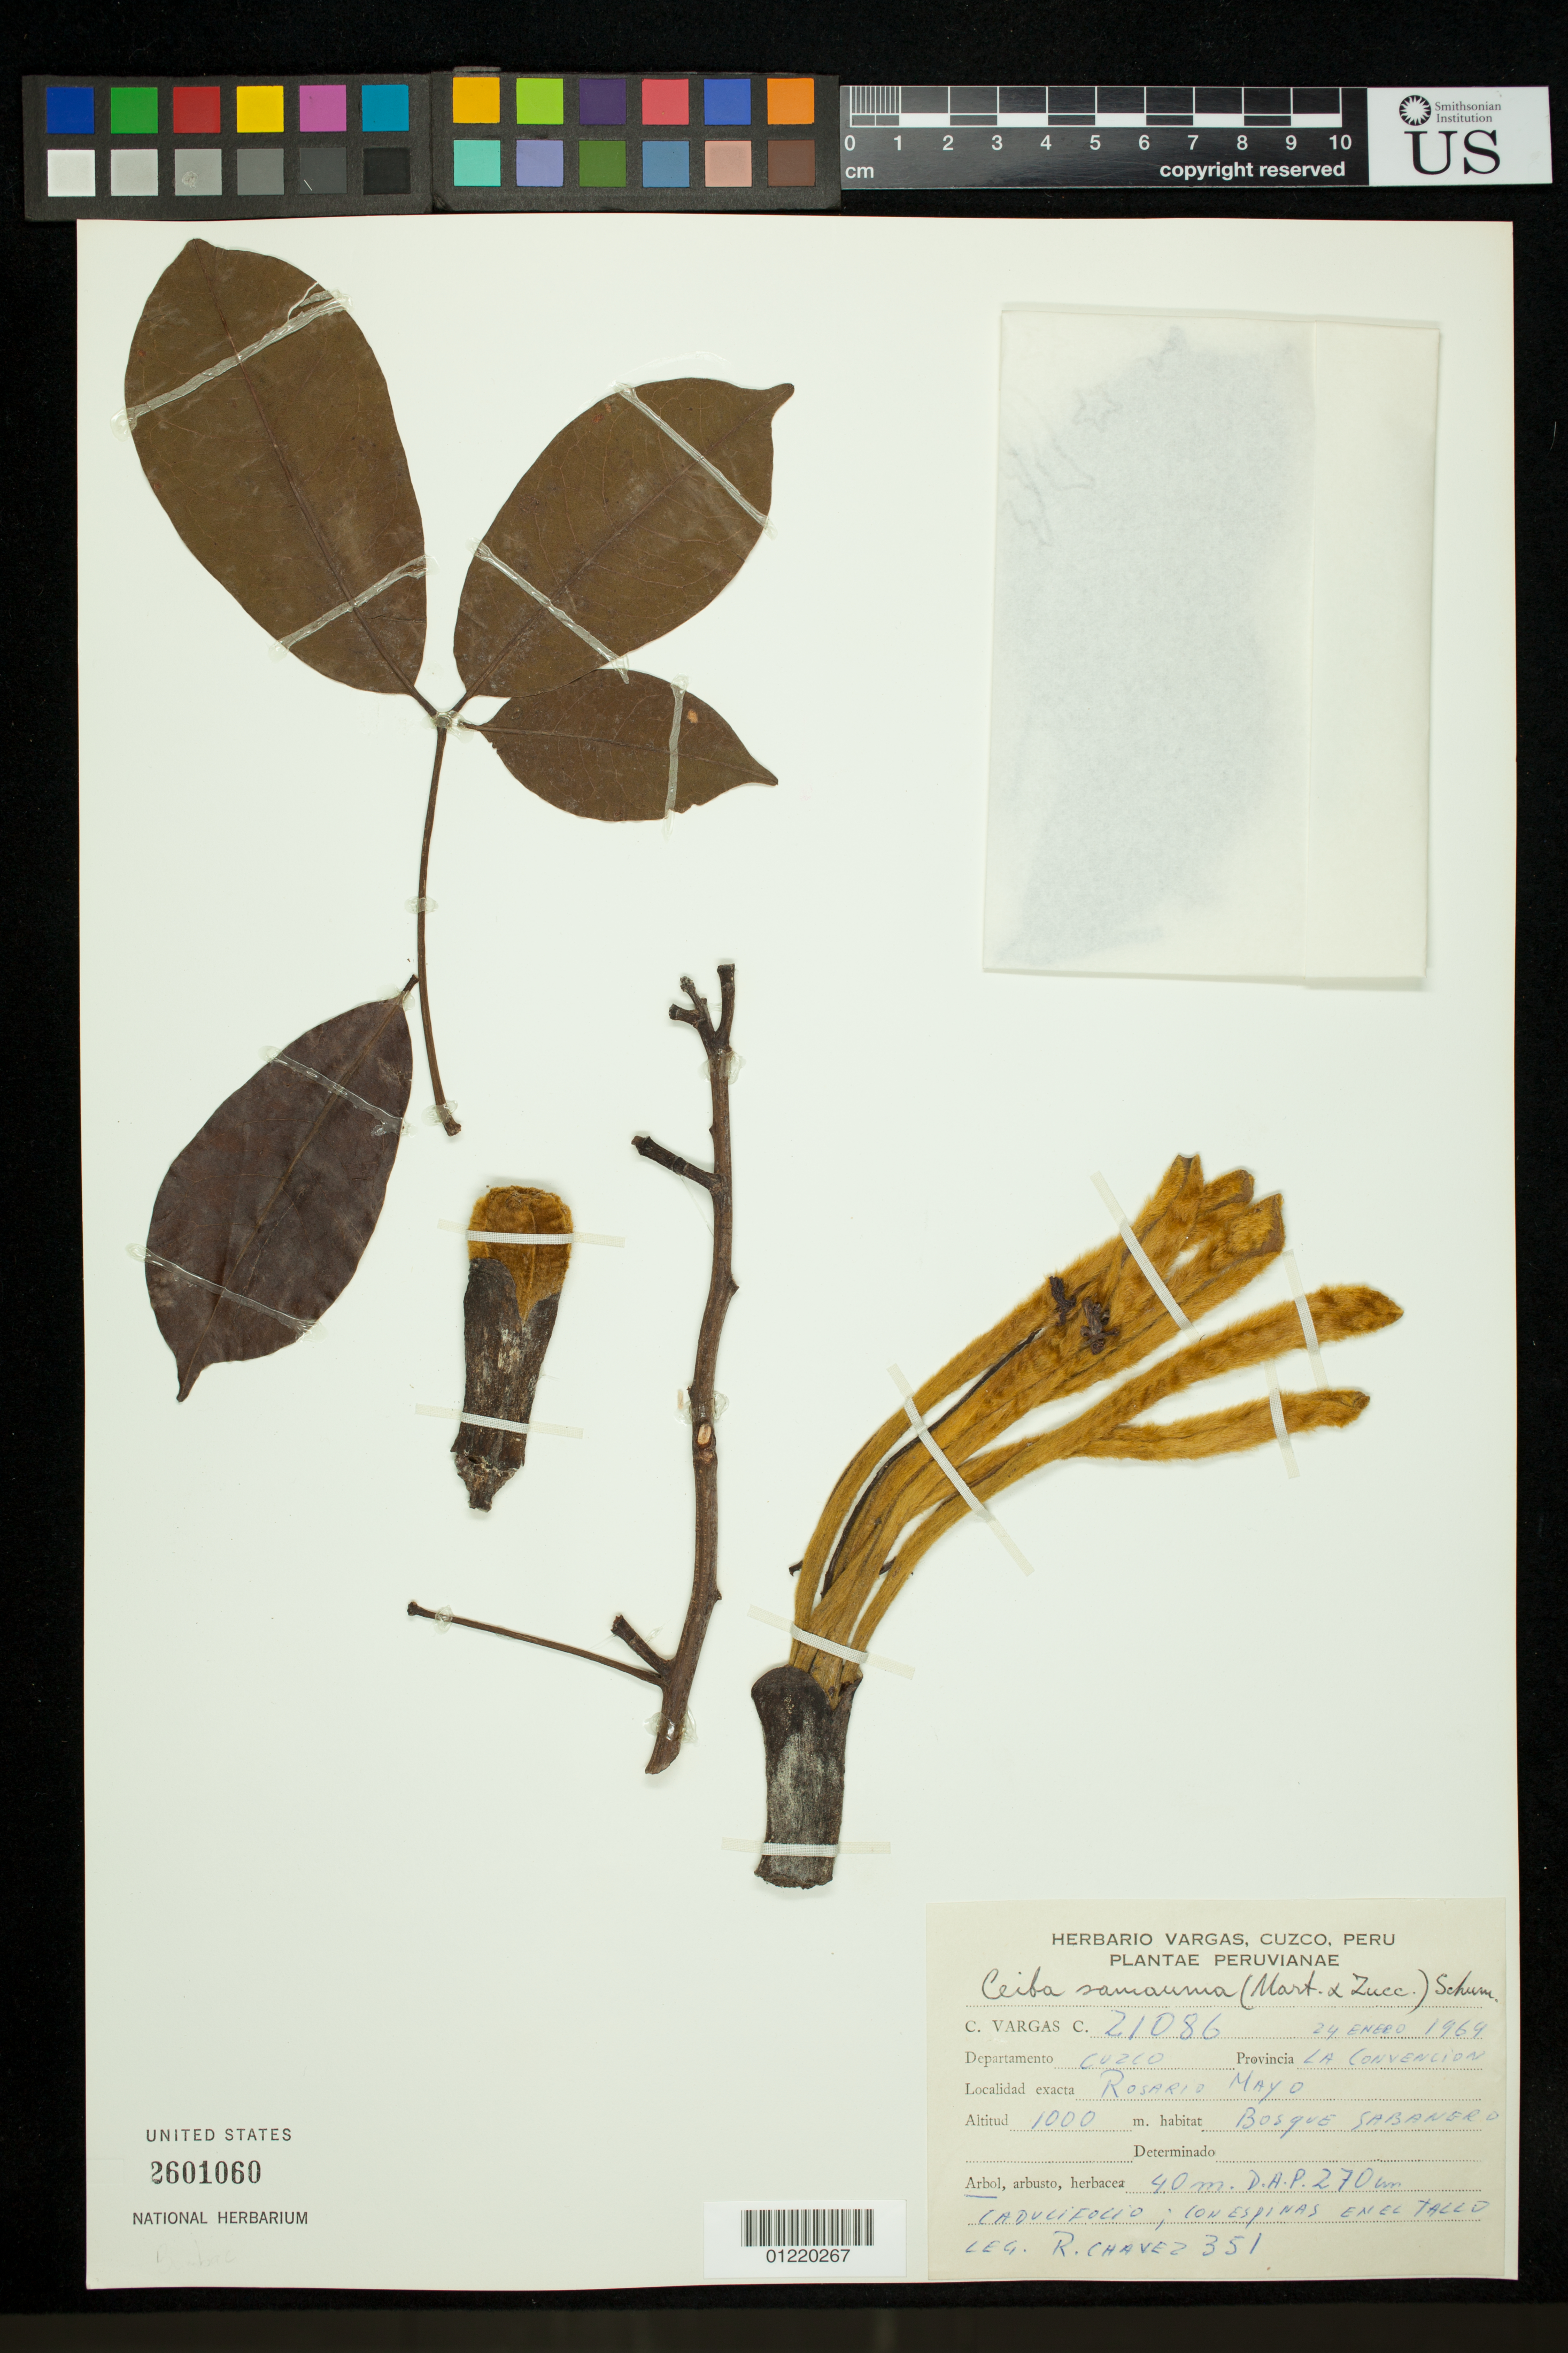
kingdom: Plantae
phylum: Tracheophyta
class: Magnoliopsida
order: Malvales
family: Malvaceae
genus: Ceiba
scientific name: Ceiba samauma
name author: (Mart.) K. Schum.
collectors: R. Chávez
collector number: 351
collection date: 1969-01-24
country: Peru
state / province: Cusco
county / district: La Convención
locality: Rosario Mayo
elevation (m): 1000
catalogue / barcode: US 2601060